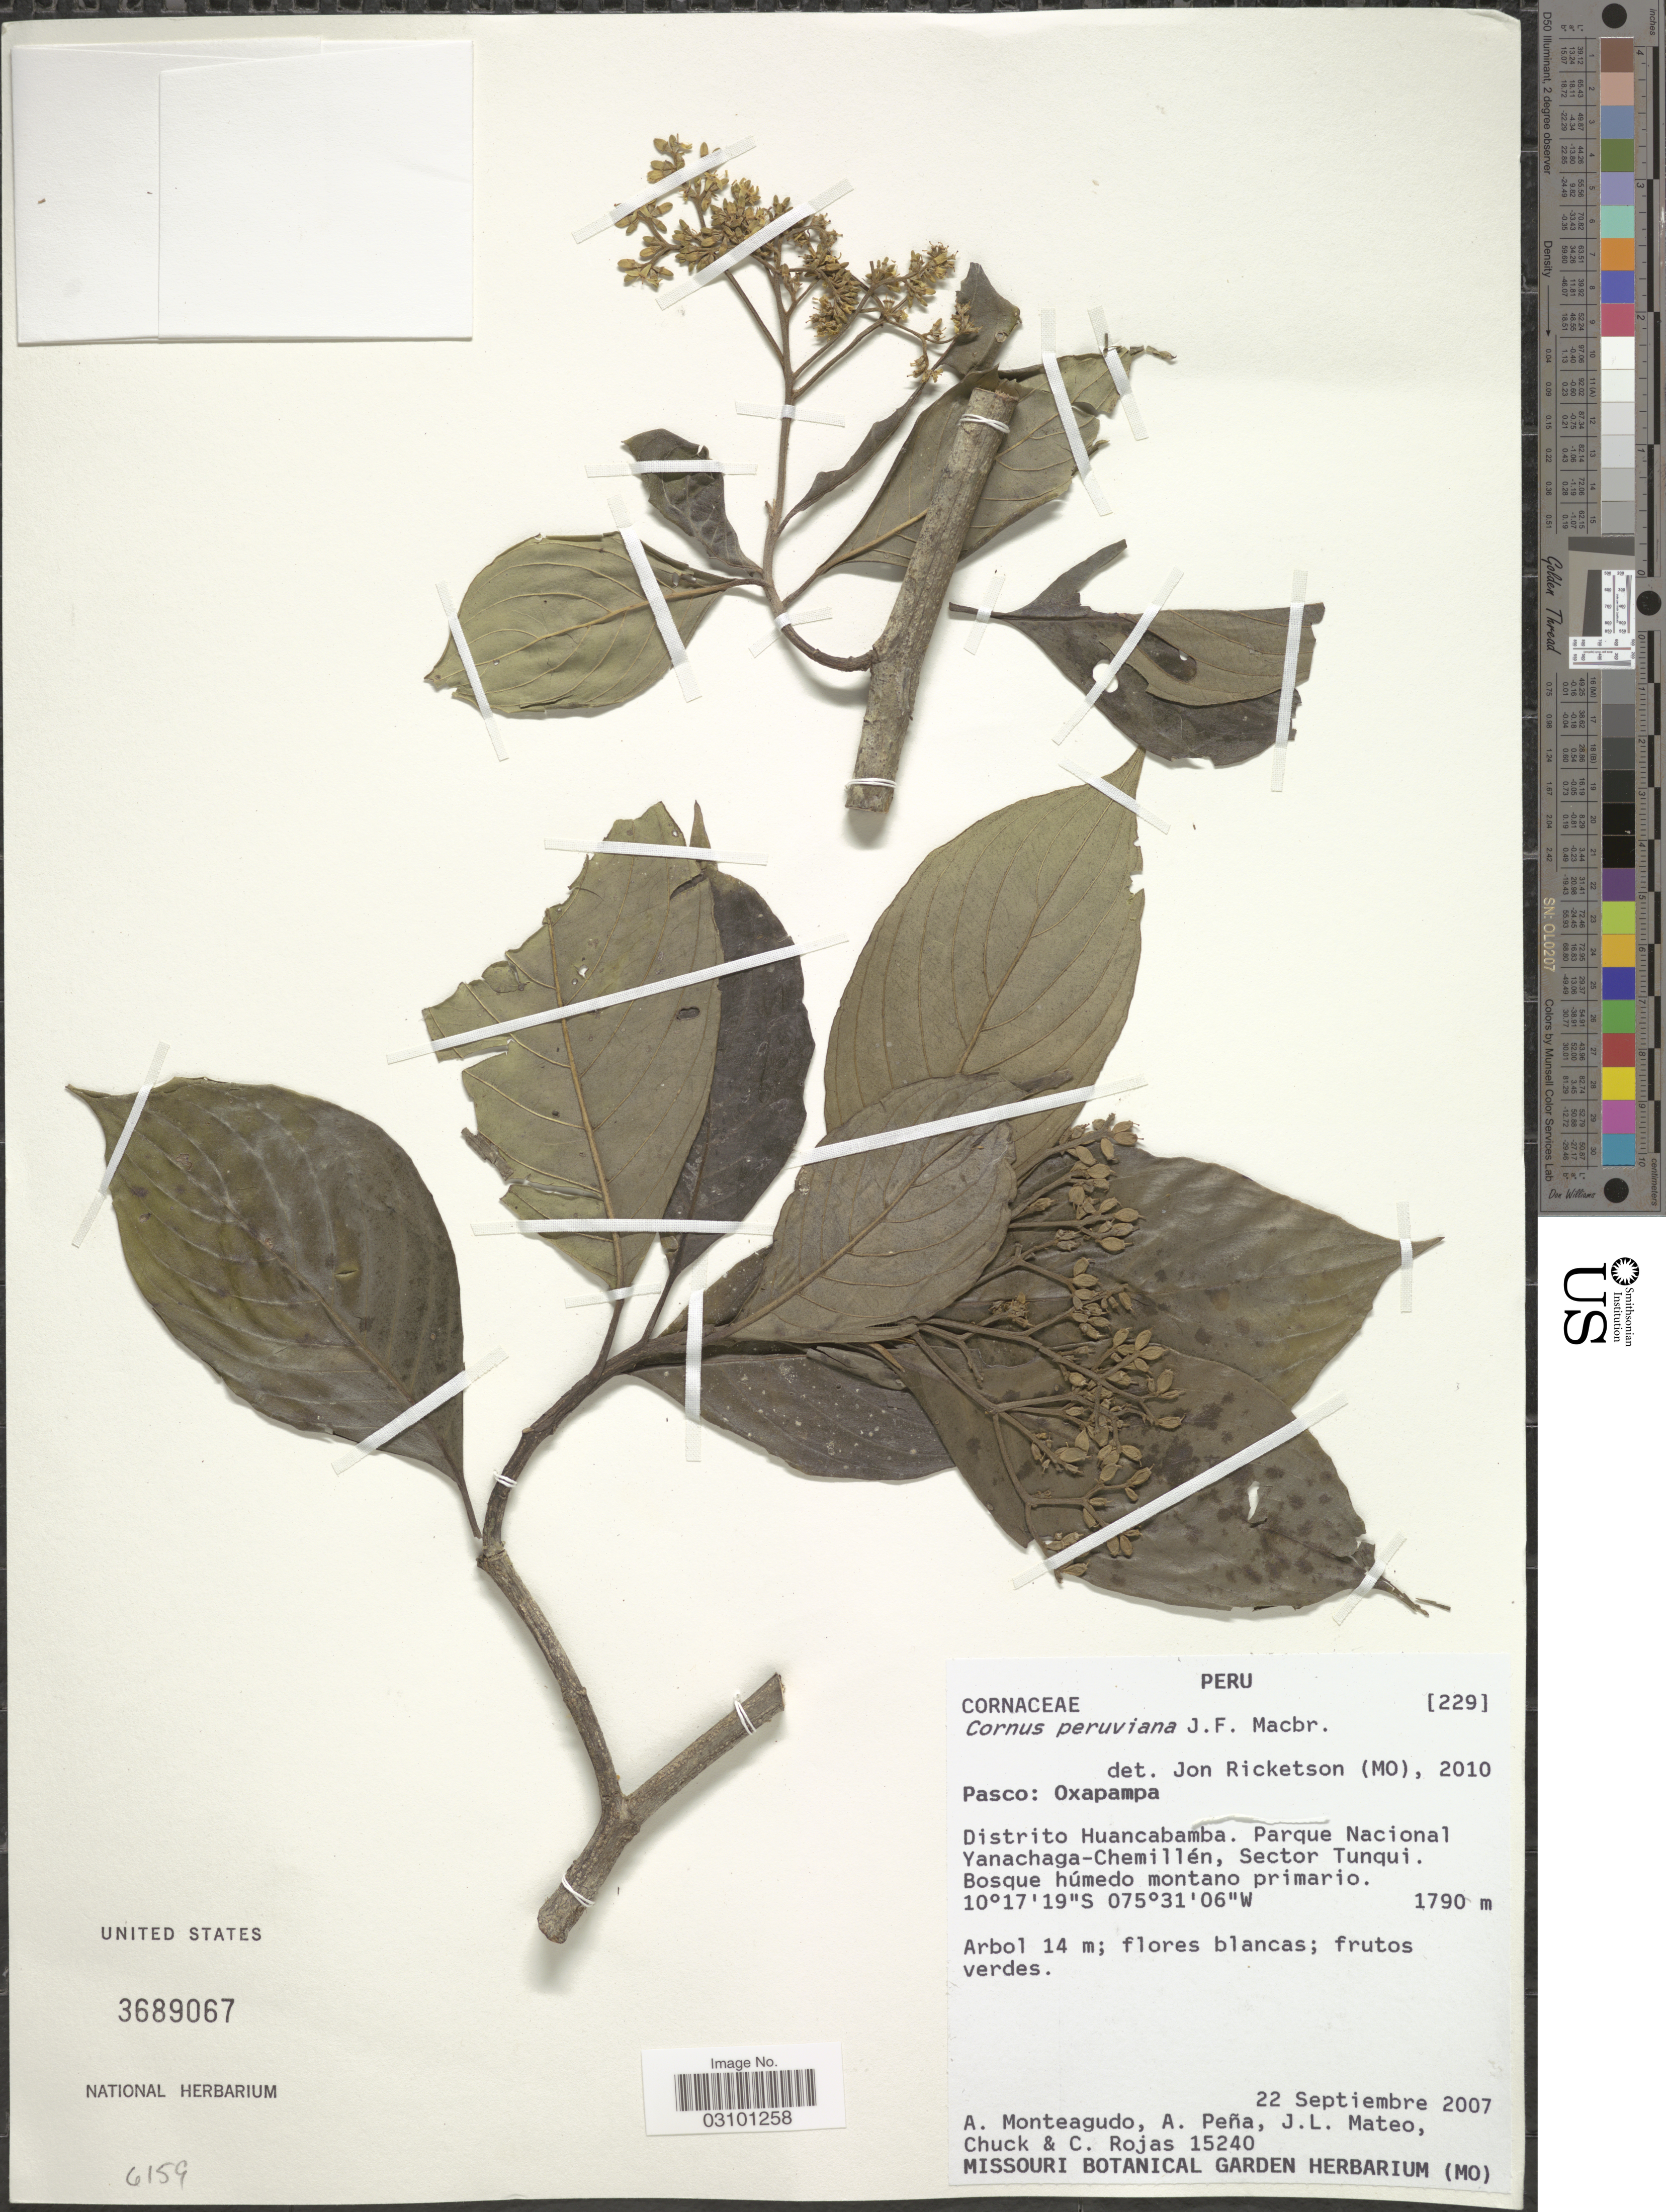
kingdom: Plantae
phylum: Tracheophyta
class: Magnoliopsida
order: Cornales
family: Cornaceae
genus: Cornus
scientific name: Cornus peruviana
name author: J.F. Macbr.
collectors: A. Monteagudo, A. Peña, J. Mateo, C. Rojas & C. Rojas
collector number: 15240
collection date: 2007-09-22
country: Peru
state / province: Pasco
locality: Oxapampa. Distrito Huancabamba. Parque Nacional Yanachaga-Chemillén, Sector Tunqui.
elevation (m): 1790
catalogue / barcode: US 3689067